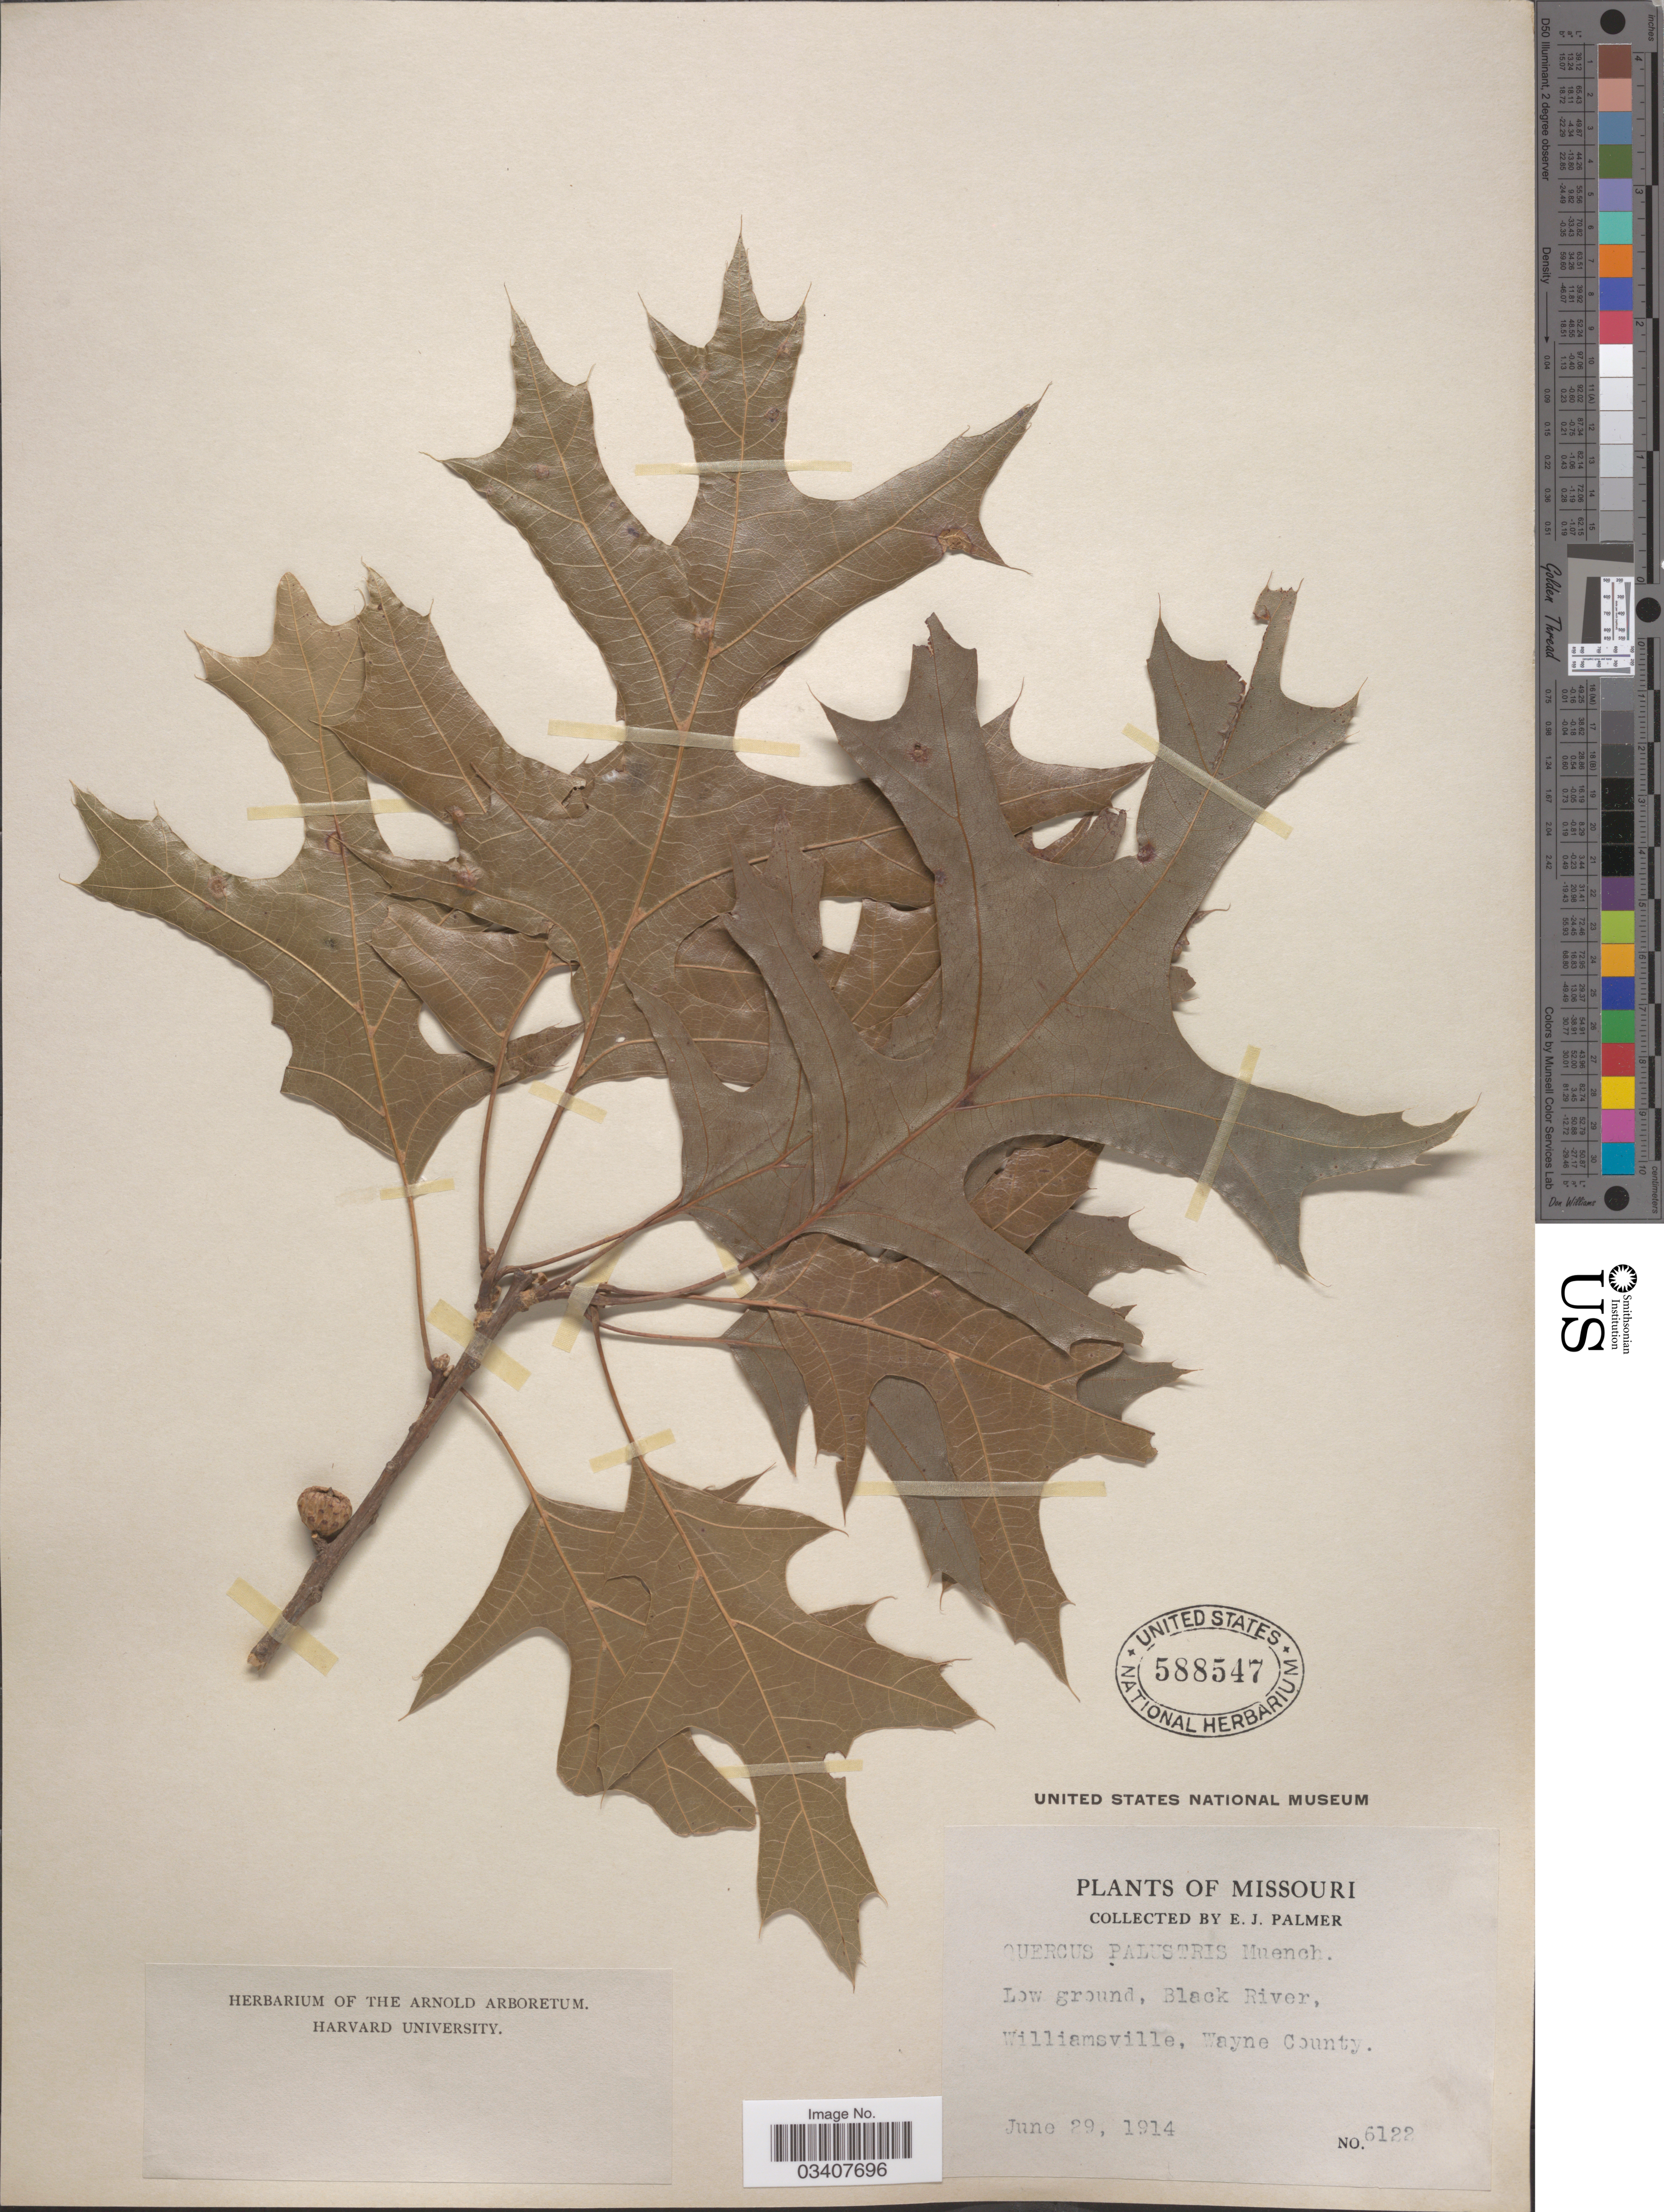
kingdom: Plantae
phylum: Tracheophyta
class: Magnoliopsida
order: Fagales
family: Fagaceae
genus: Quercus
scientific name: Quercus nuttallii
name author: E.J. Palmer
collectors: E. J. Palmer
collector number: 6122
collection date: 1914-06-29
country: United States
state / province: Missouri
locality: Low ground, Black River, Williamsville, Wayne County.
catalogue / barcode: US 588547